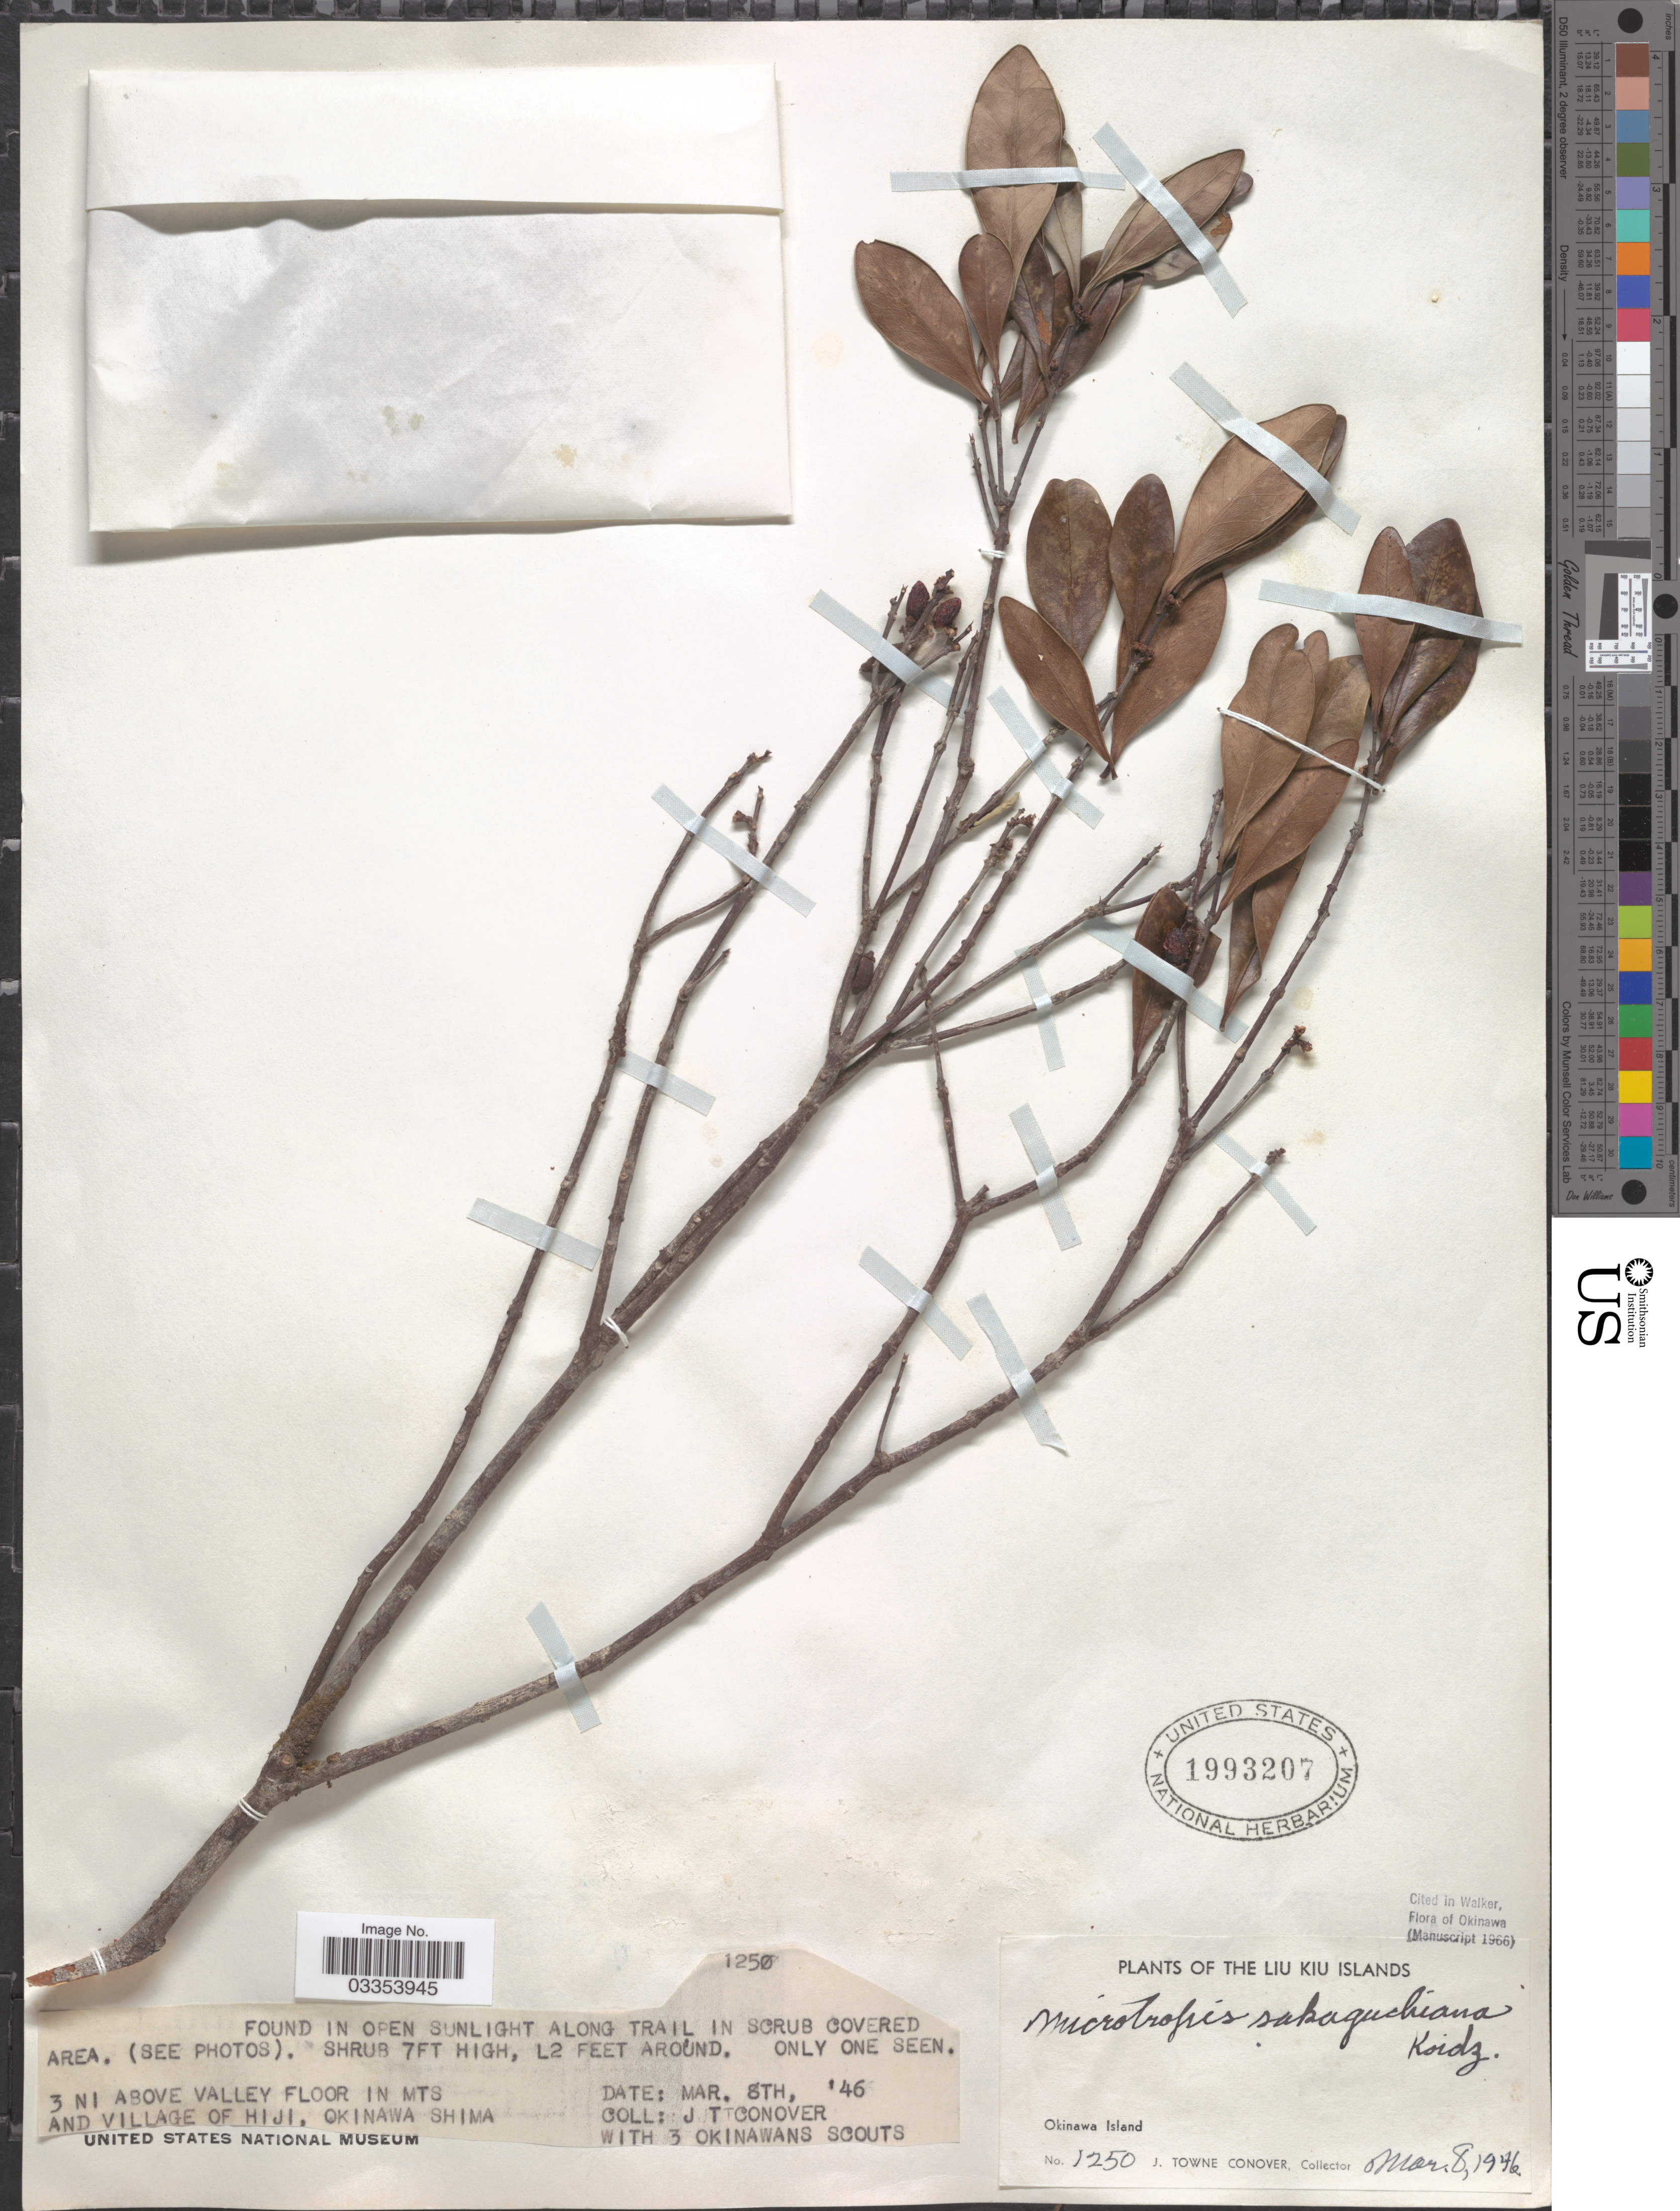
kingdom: Plantae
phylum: Tracheophyta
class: Magnoliopsida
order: Celastrales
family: Celastraceae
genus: Microtropis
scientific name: Microtropis sakaguchiana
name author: Koidz.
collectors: J. T. Conover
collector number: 1250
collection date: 1946-03-08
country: Japan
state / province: Okinawa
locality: The Liu Kiu Islands. Okinawa Island. 3 Ni above valley floor in Mts and village of Hiji, Okinawa Shima.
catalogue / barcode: US 1993207